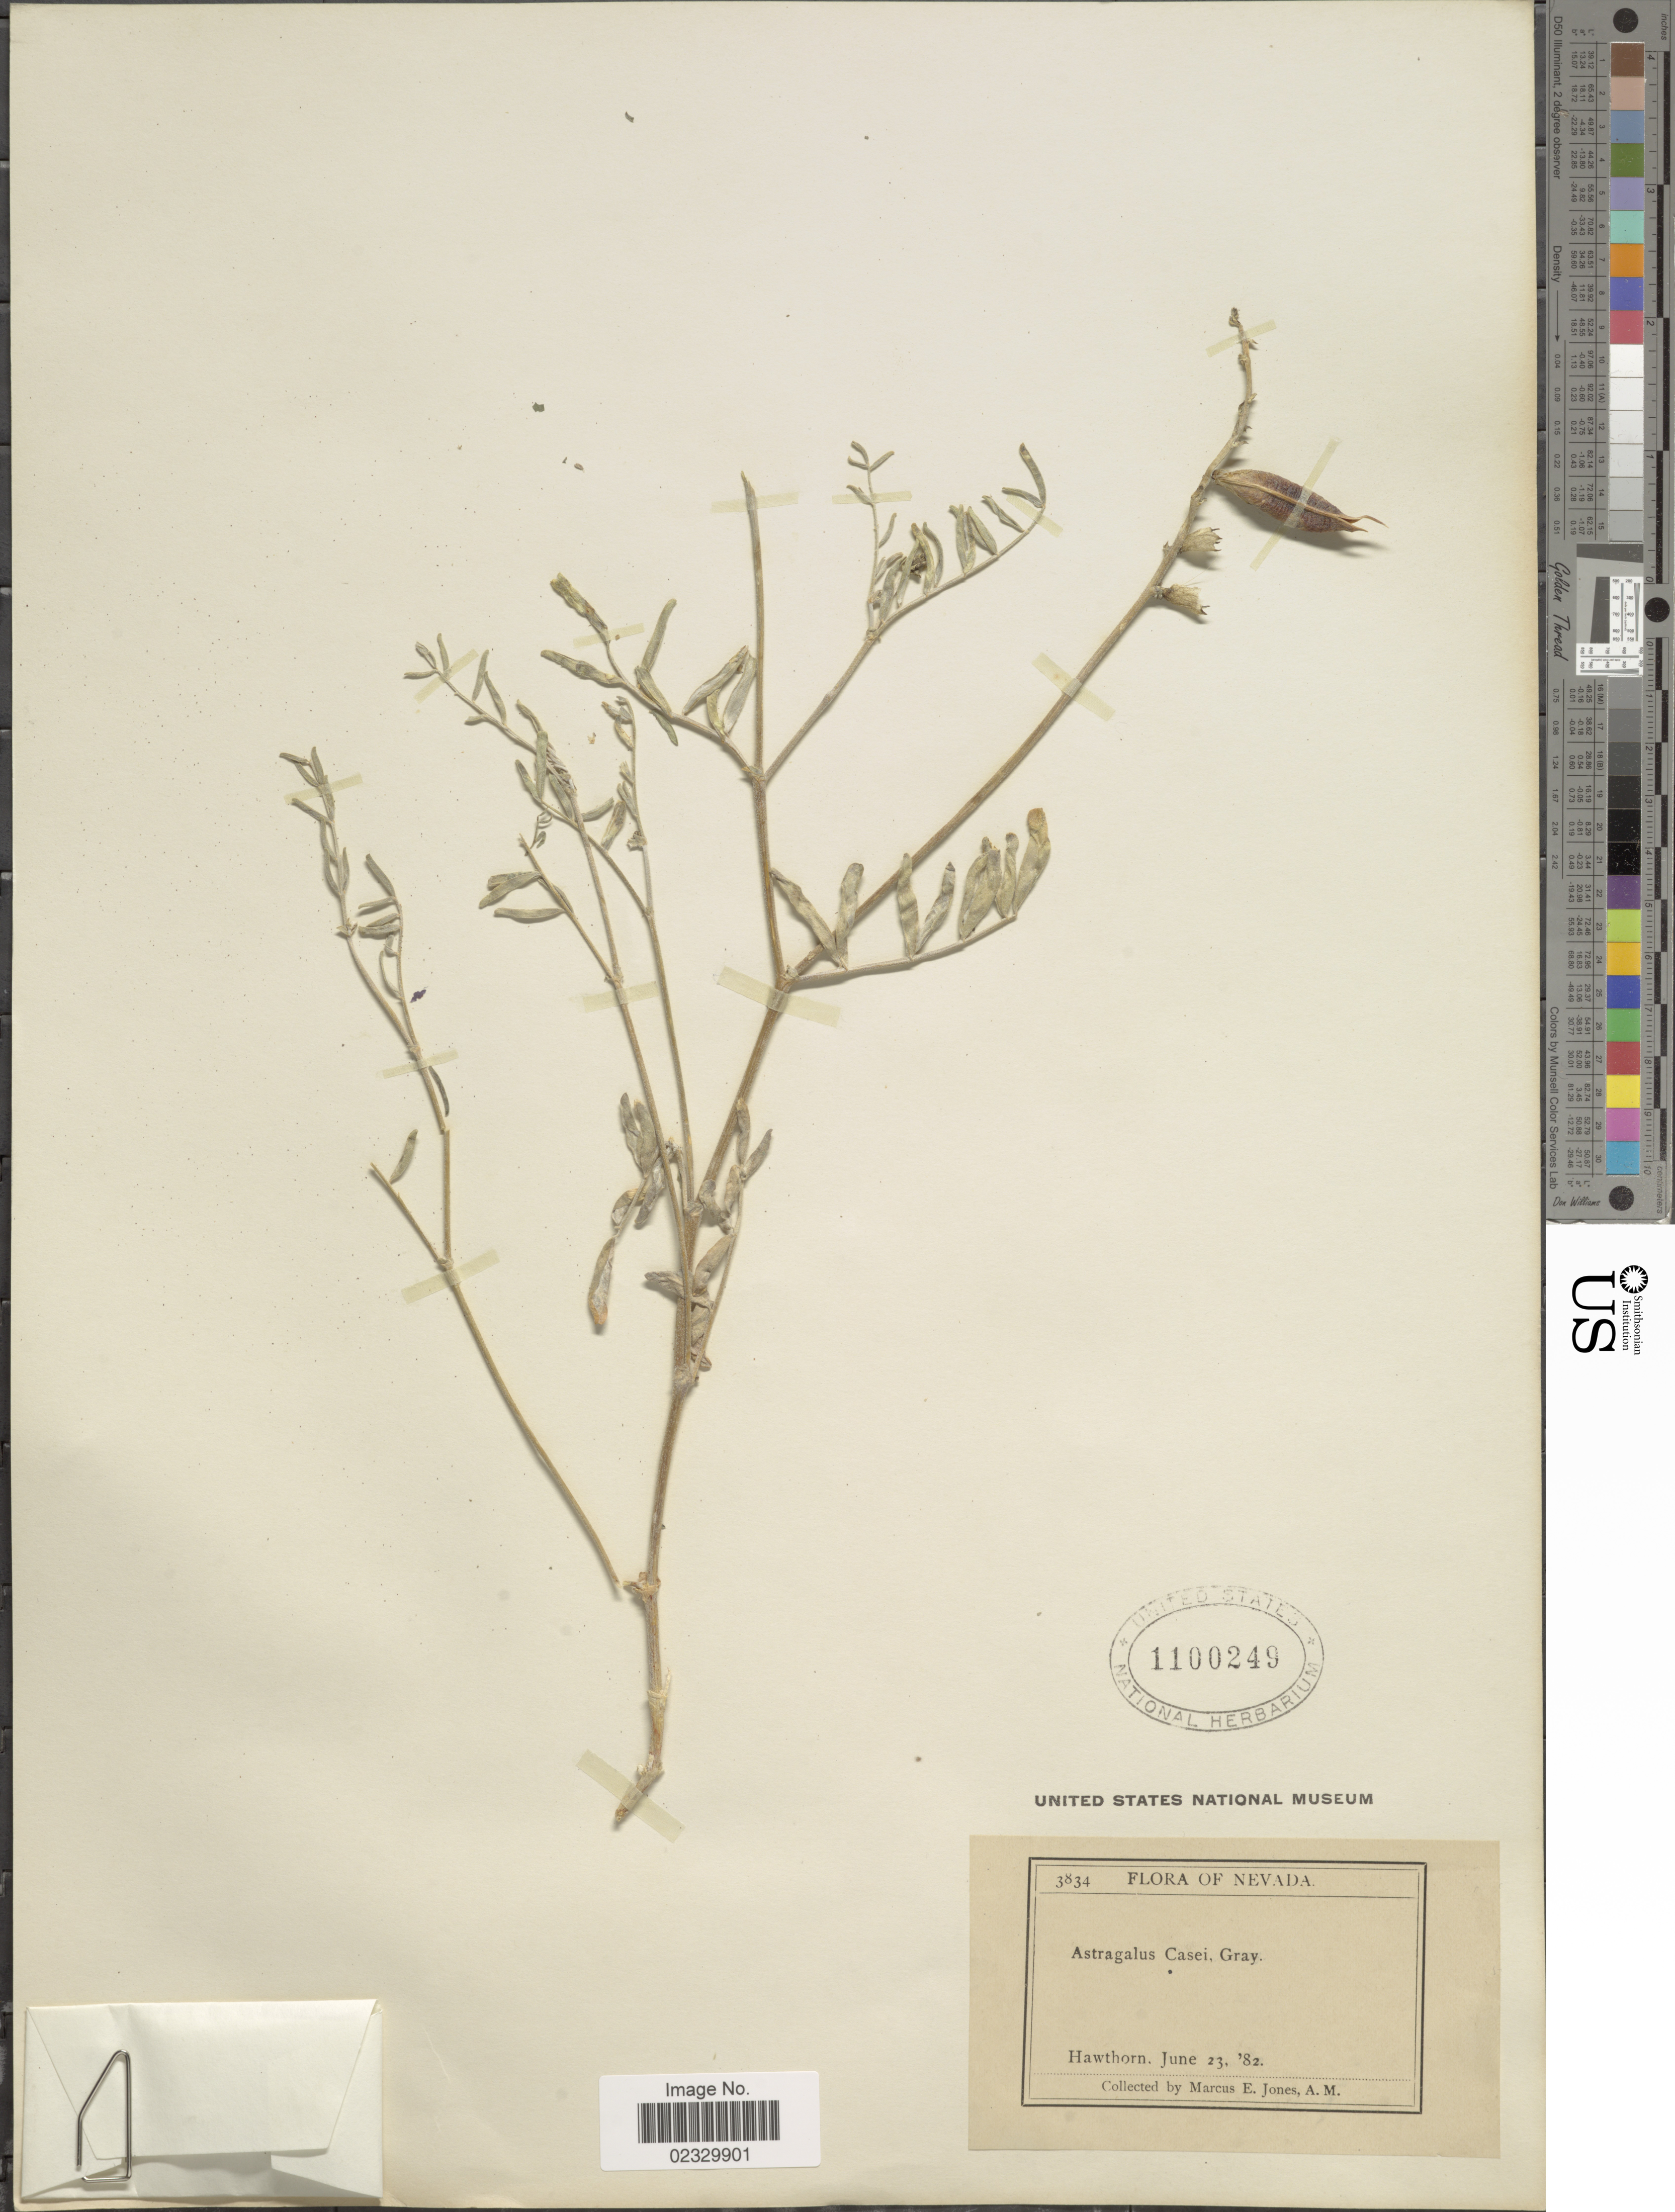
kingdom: Plantae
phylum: Tracheophyta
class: Magnoliopsida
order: Fabales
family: Fabaceae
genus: Astragalus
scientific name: Astragalus casei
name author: A. Gray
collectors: M. E. Jones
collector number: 3834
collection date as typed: Transcribed d/m/y: 23/6/82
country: United States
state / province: Nevada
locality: Hawthorn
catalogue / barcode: US 1100249